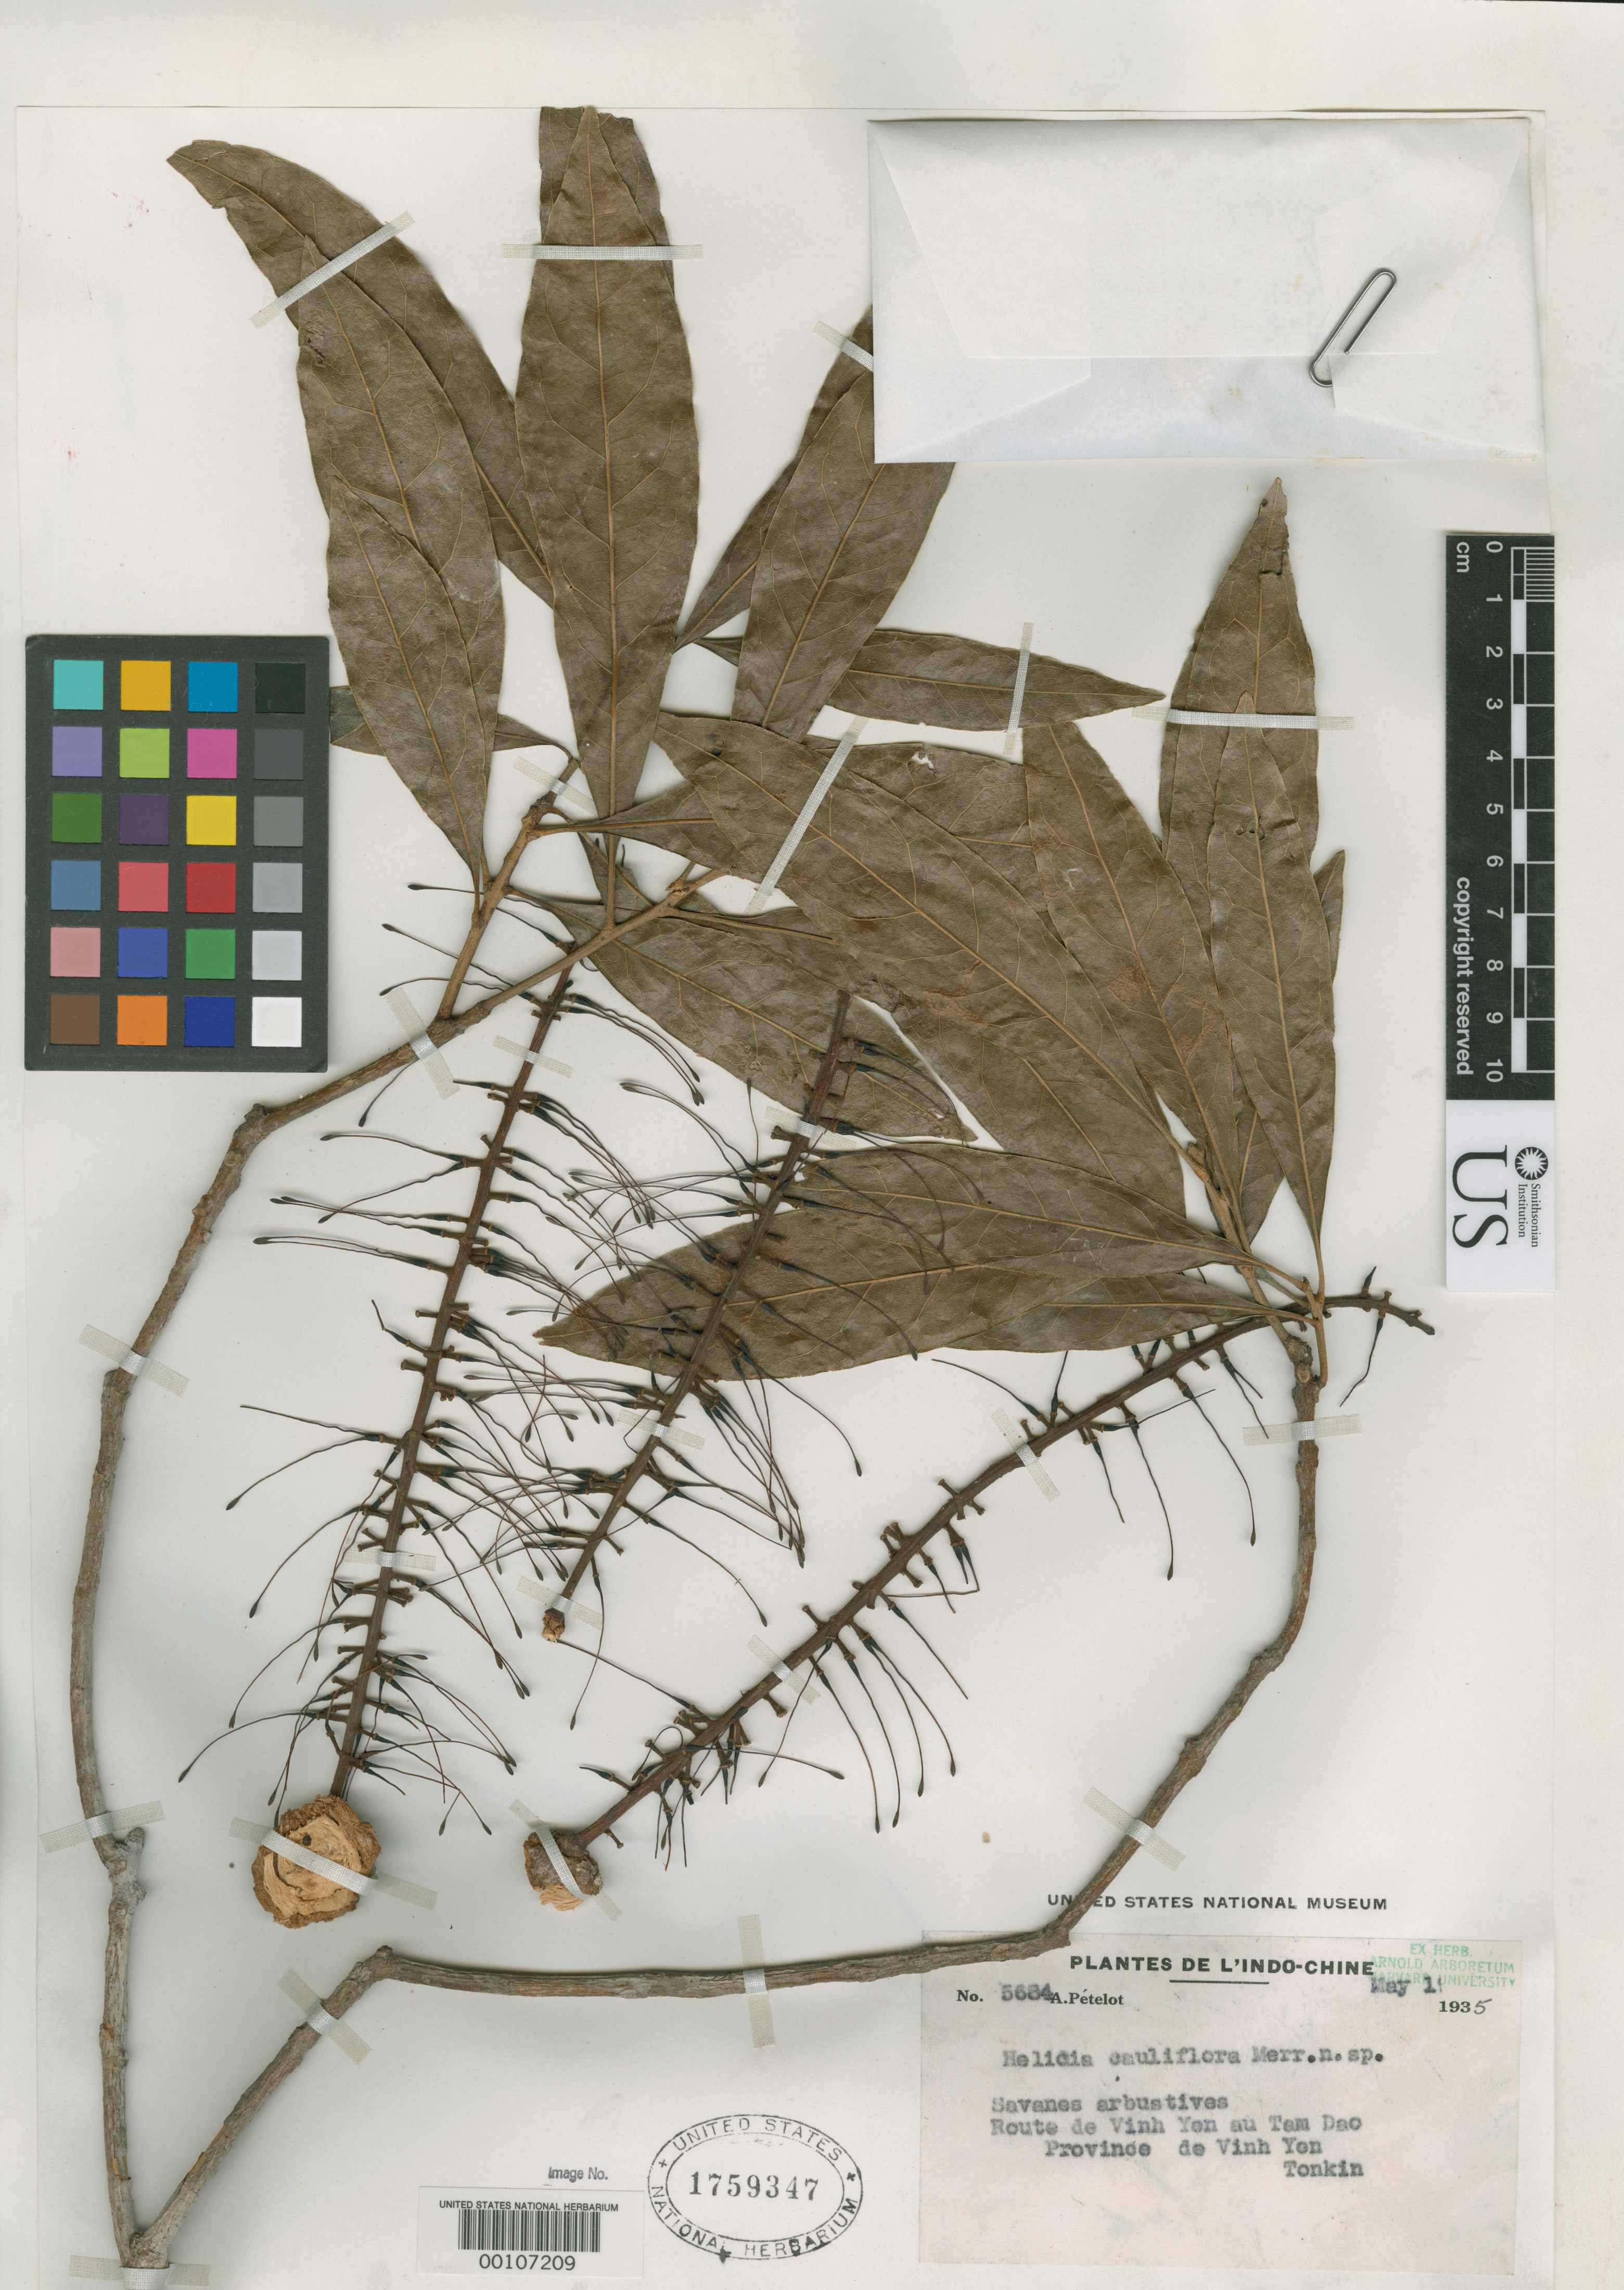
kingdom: Plantae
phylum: Tracheophyta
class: Magnoliopsida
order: Proteales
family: Proteaceae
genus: Helicia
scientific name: Helicia cauliflora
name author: Merr.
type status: Isotype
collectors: P. A. Pételot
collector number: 5684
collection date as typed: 01 May 1935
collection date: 1935-05-01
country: Vietnam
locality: Road from Vinh Yen to Tam Dao, Tonkin.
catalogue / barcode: US 1759347